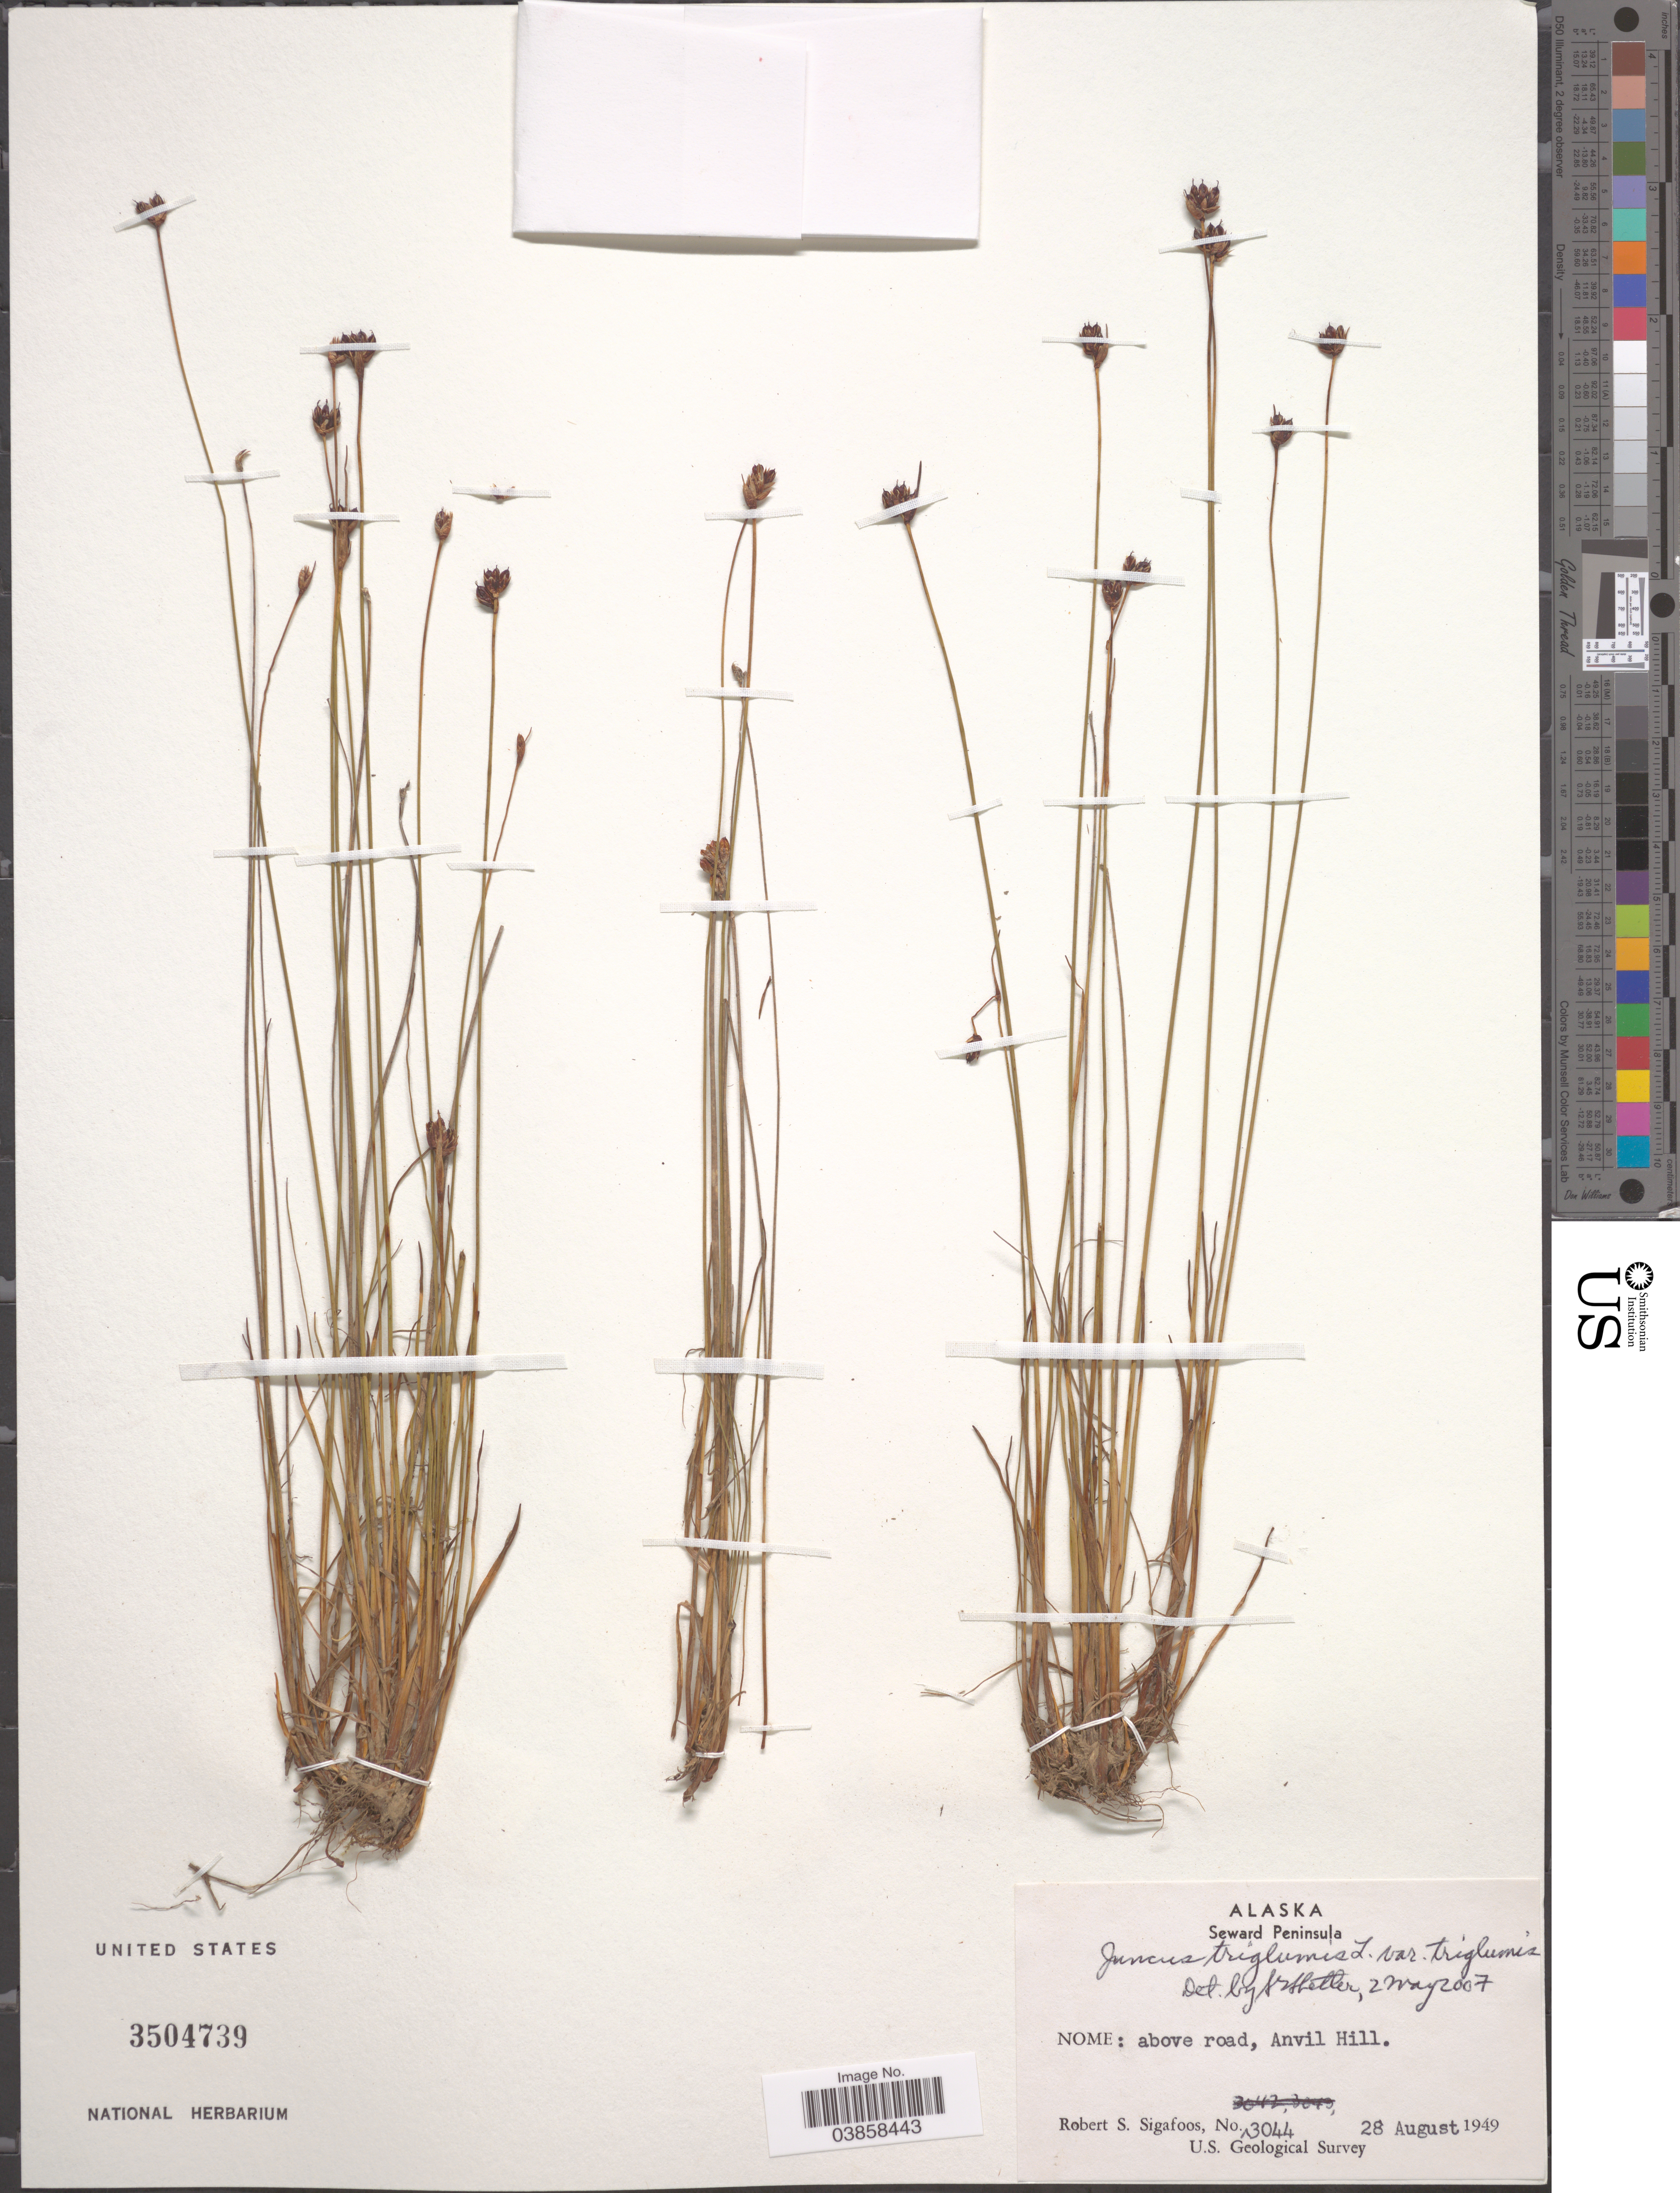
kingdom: Plantae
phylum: Tracheophyta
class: Liliopsida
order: Poales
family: Juncaceae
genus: Juncus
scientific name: Juncus triglumis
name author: L.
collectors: R. Sigafoos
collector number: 3044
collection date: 1949-08-28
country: United States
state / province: Alaska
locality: Seward Peninsula. Nome: above road, Anvil Hill.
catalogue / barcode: US 3504739